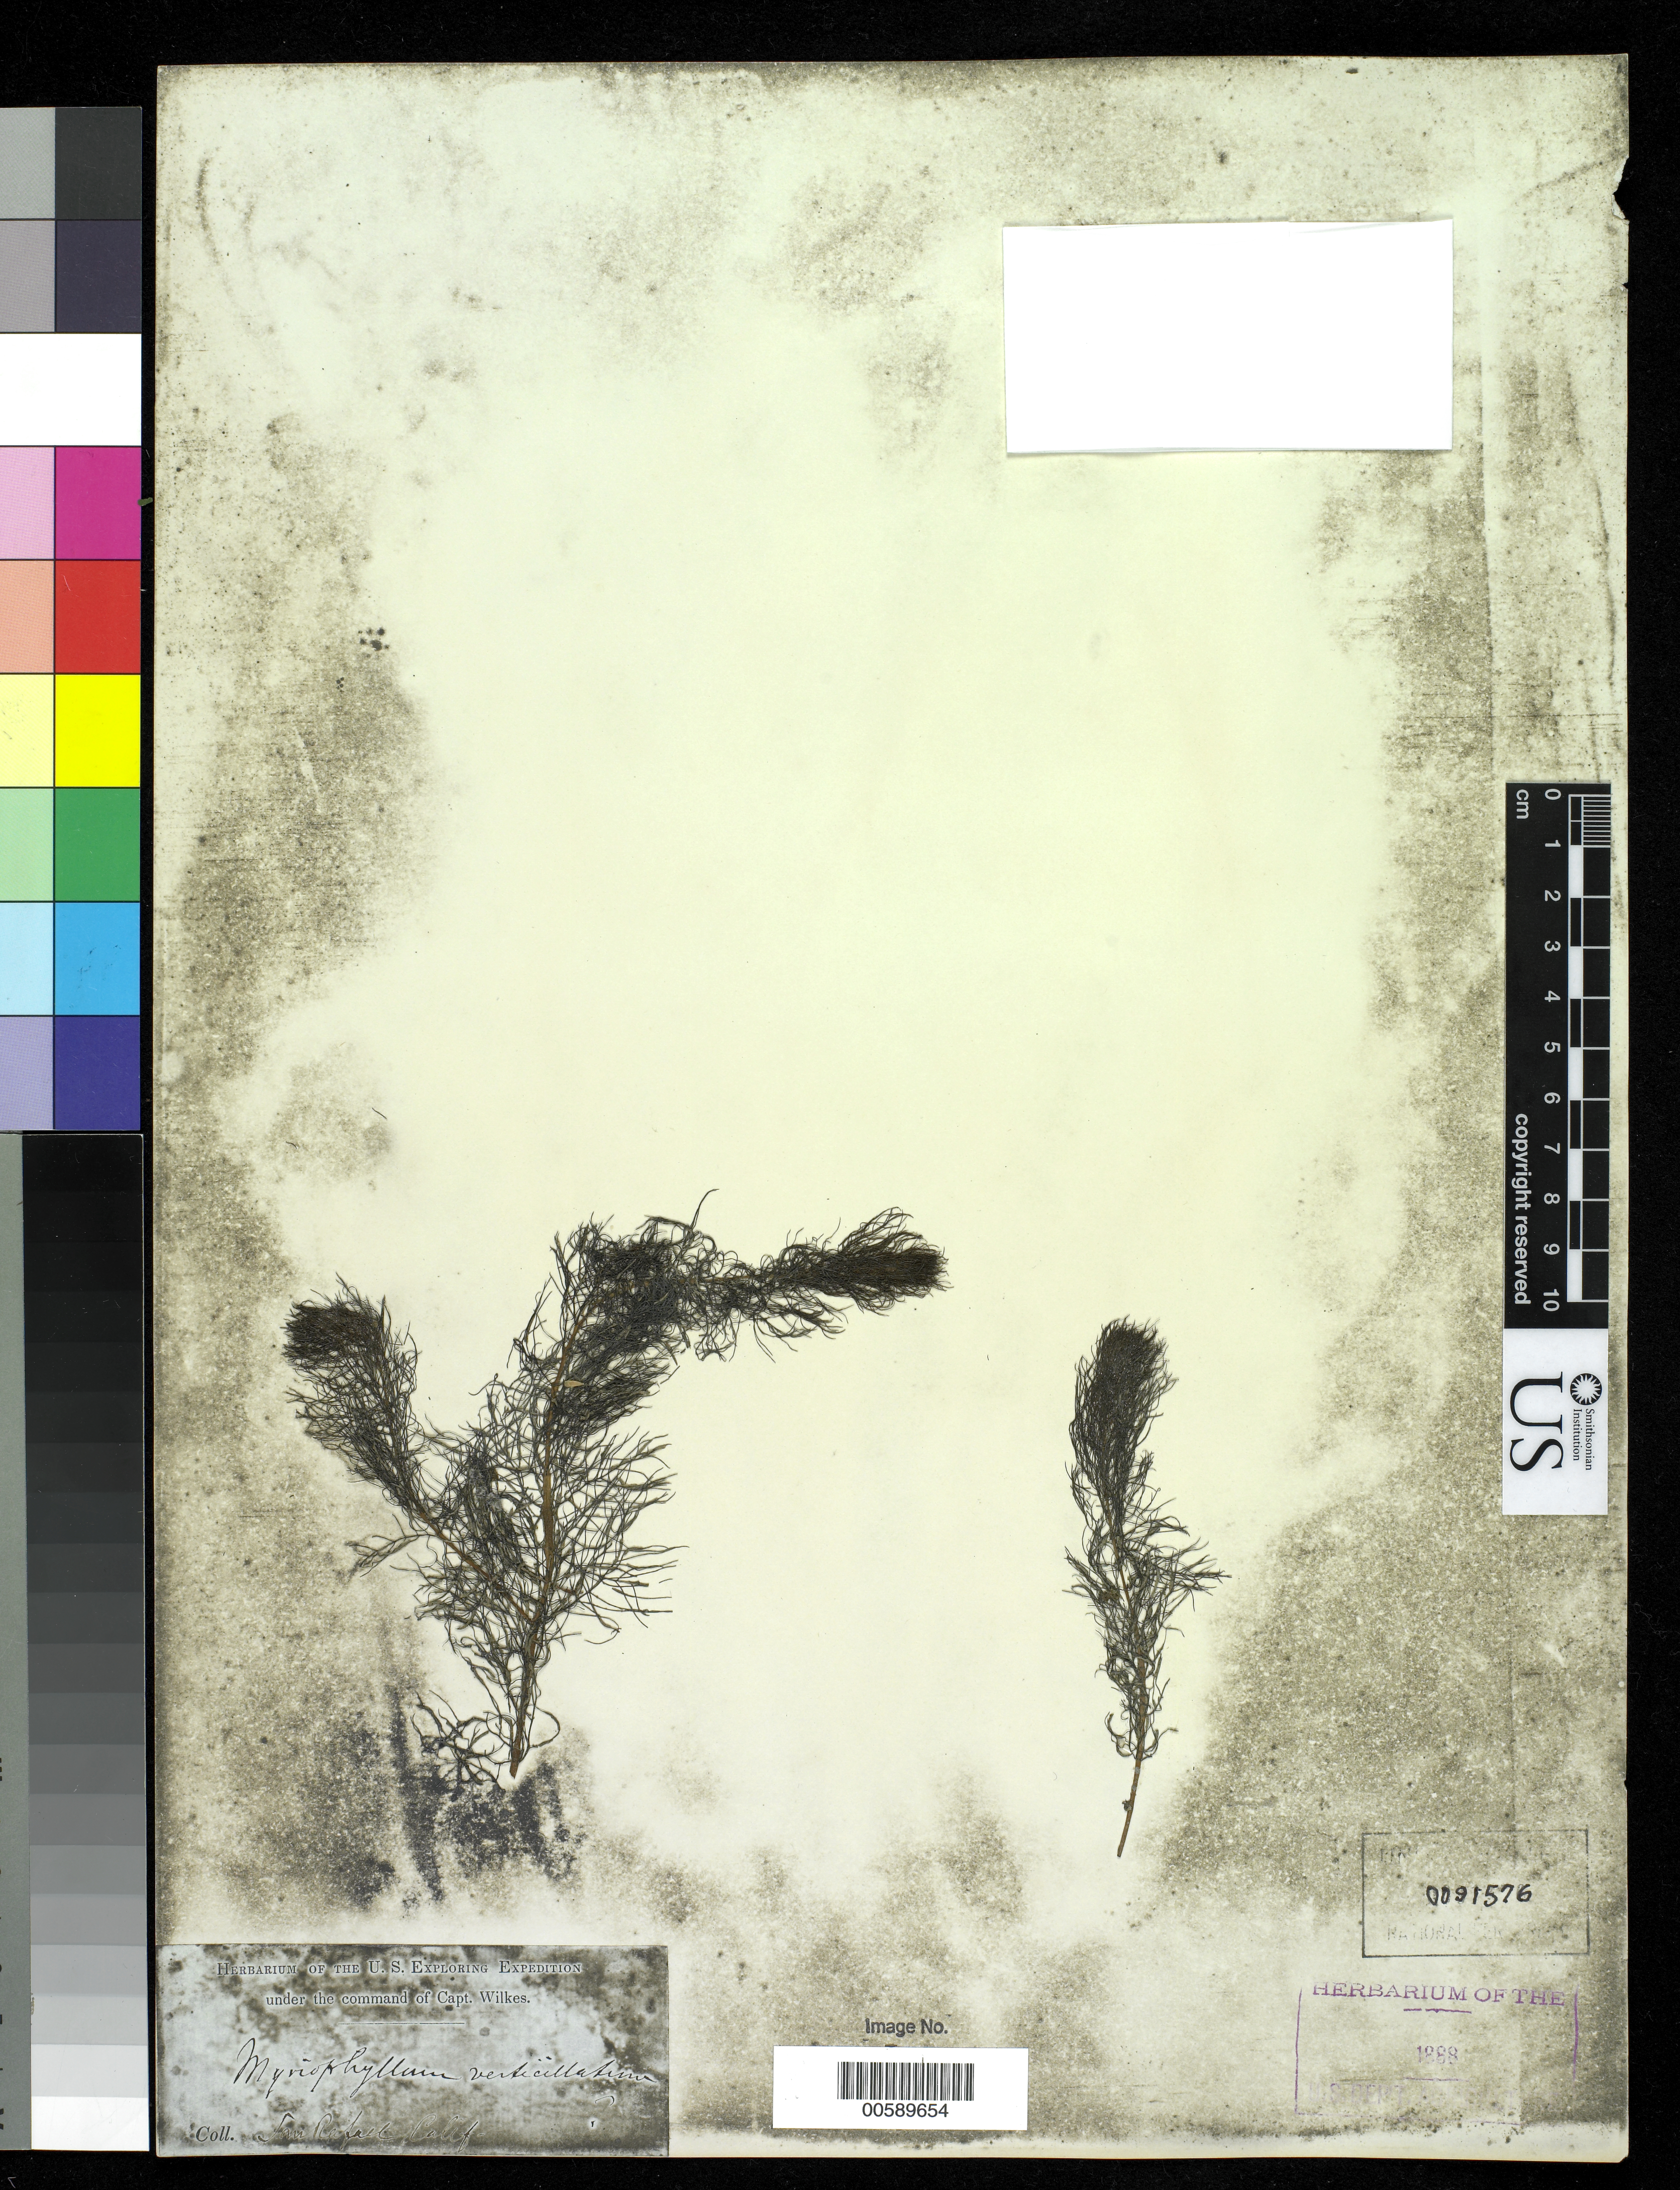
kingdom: Plantae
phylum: Tracheophyta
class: Magnoliopsida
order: Saxifragales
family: Haloragaceae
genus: Myriophyllum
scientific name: Myriophyllum verticillatum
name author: L.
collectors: Wilkes Explor. Exped.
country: United States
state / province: California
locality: San Rafael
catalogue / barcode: US 91576